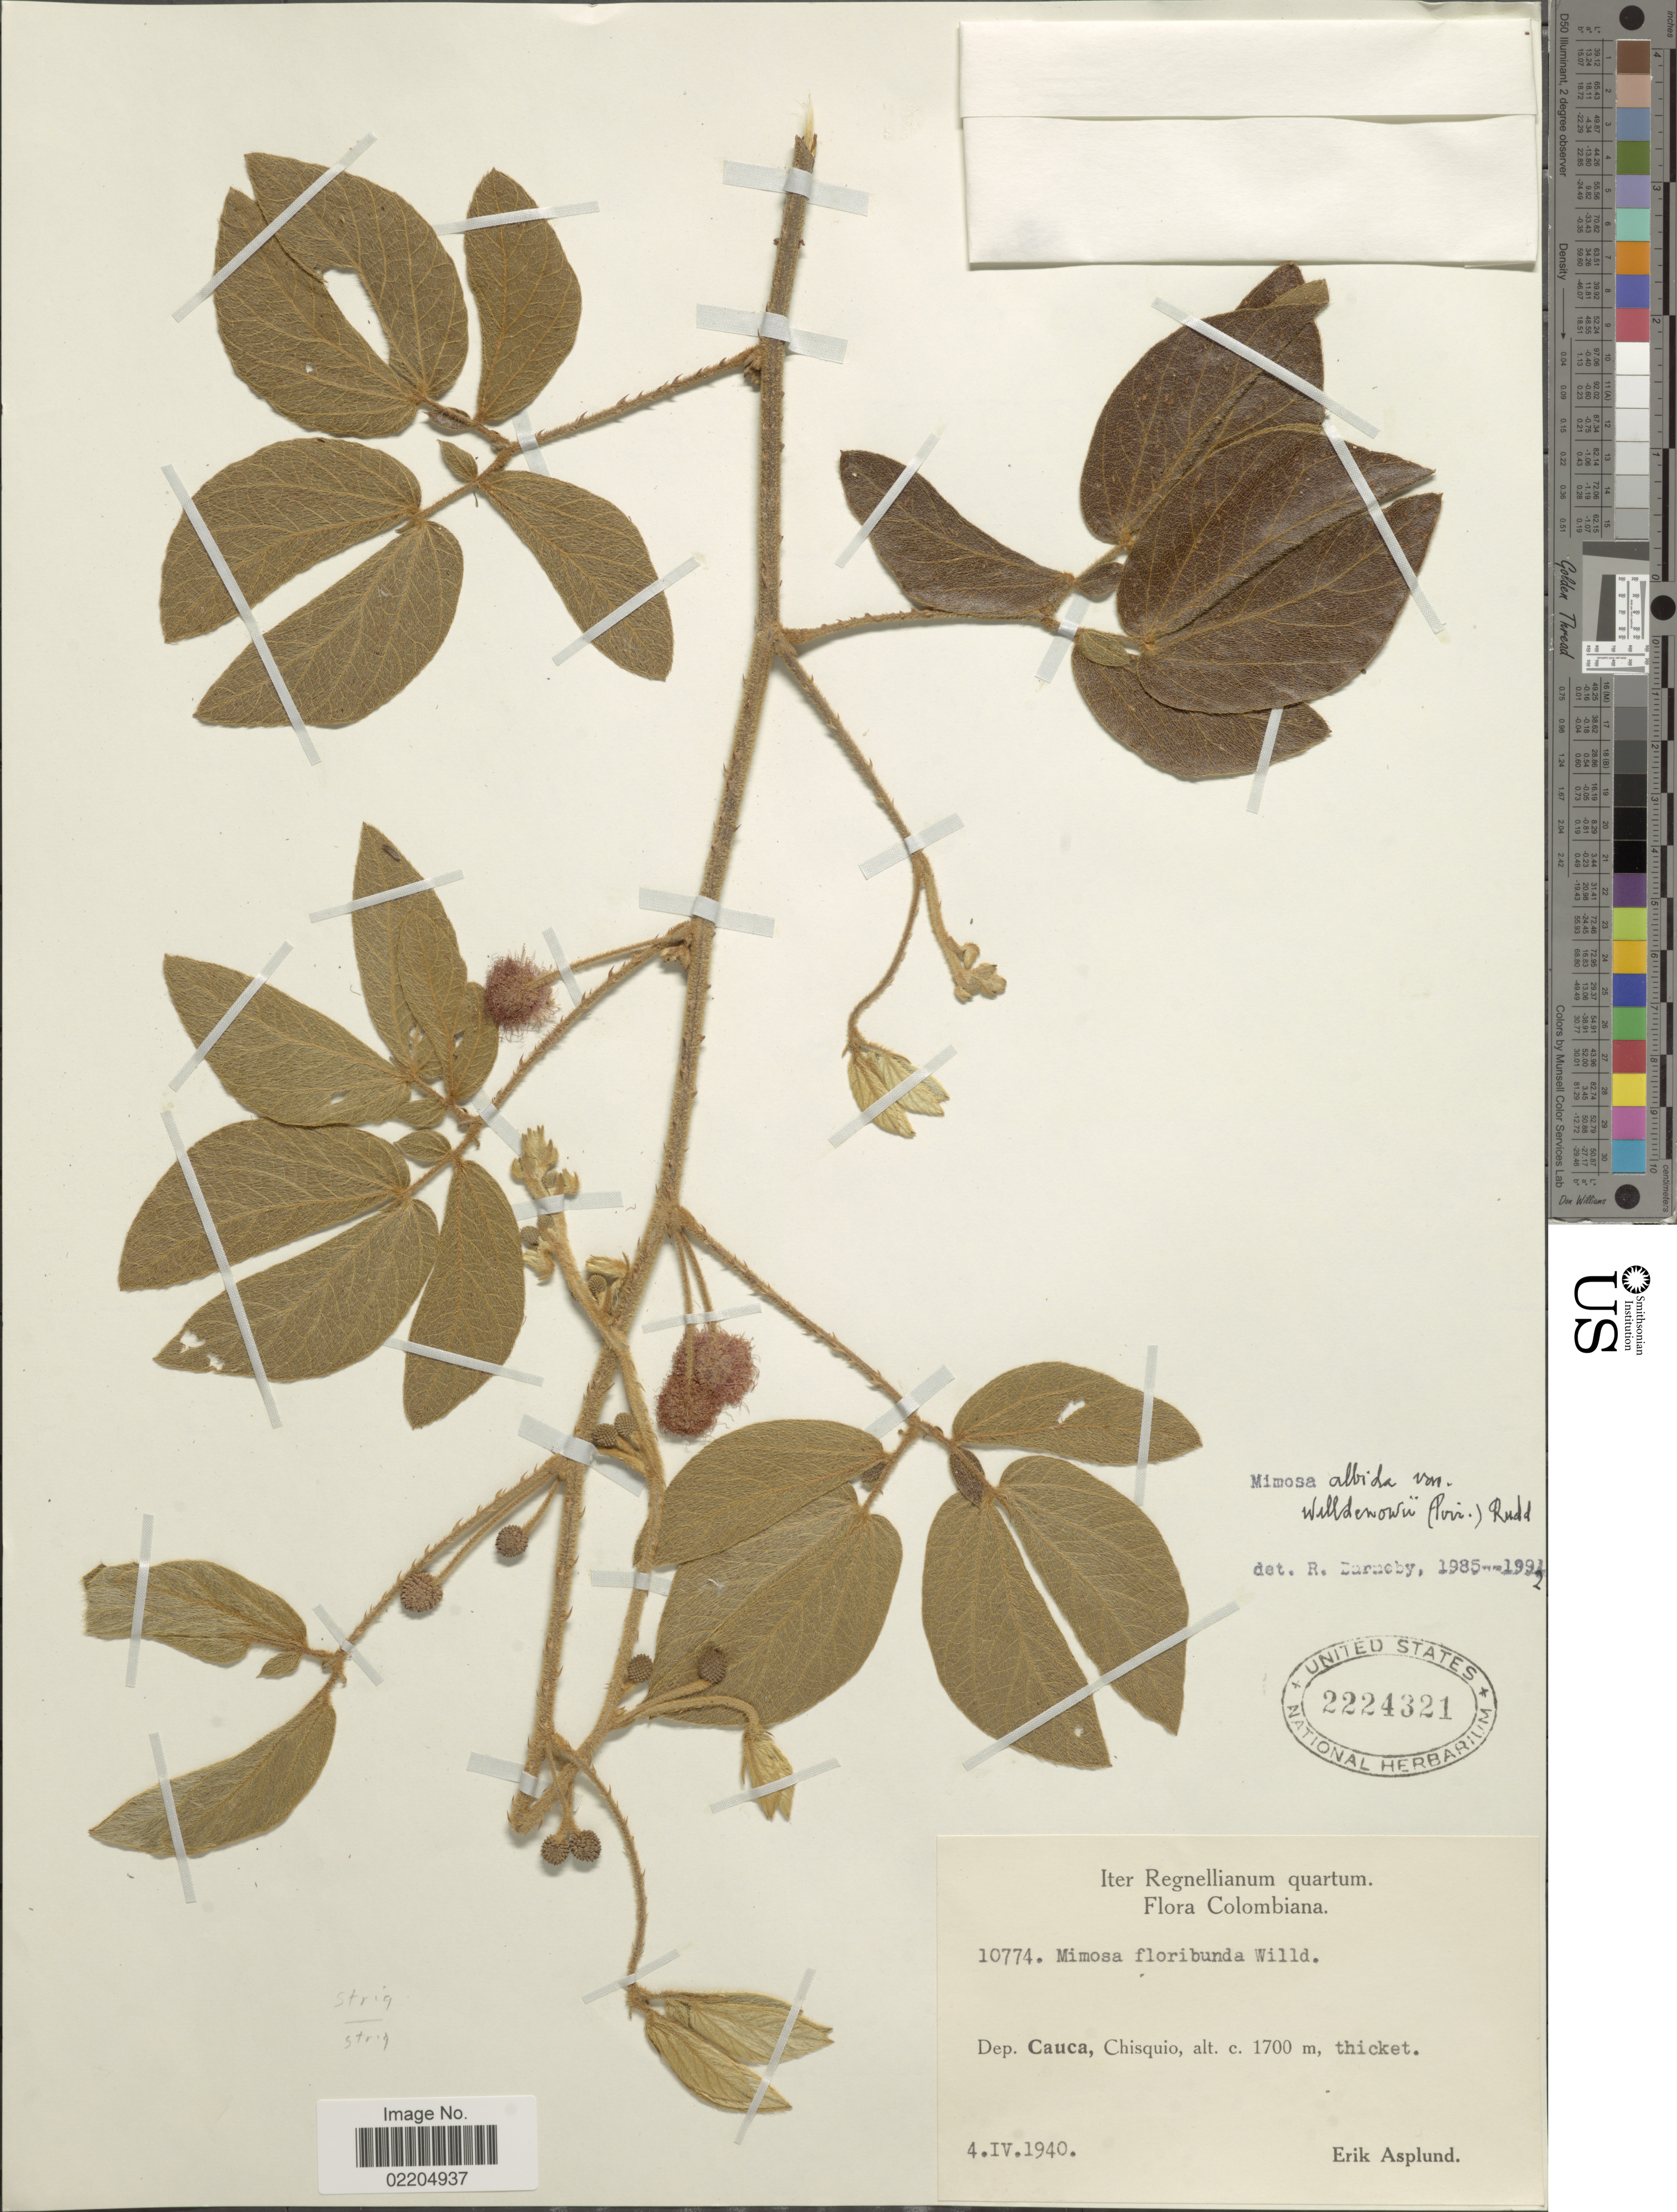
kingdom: Plantae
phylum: Tracheophyta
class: Magnoliopsida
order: Fabales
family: Fabaceae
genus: Mimosa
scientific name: Mimosa albida var. willdenowii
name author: (Poir.) Rudd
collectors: E. Asplund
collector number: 10774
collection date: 1940-04-04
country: Colombia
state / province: Cauca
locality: Chisquio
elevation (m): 1700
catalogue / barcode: US 2224321